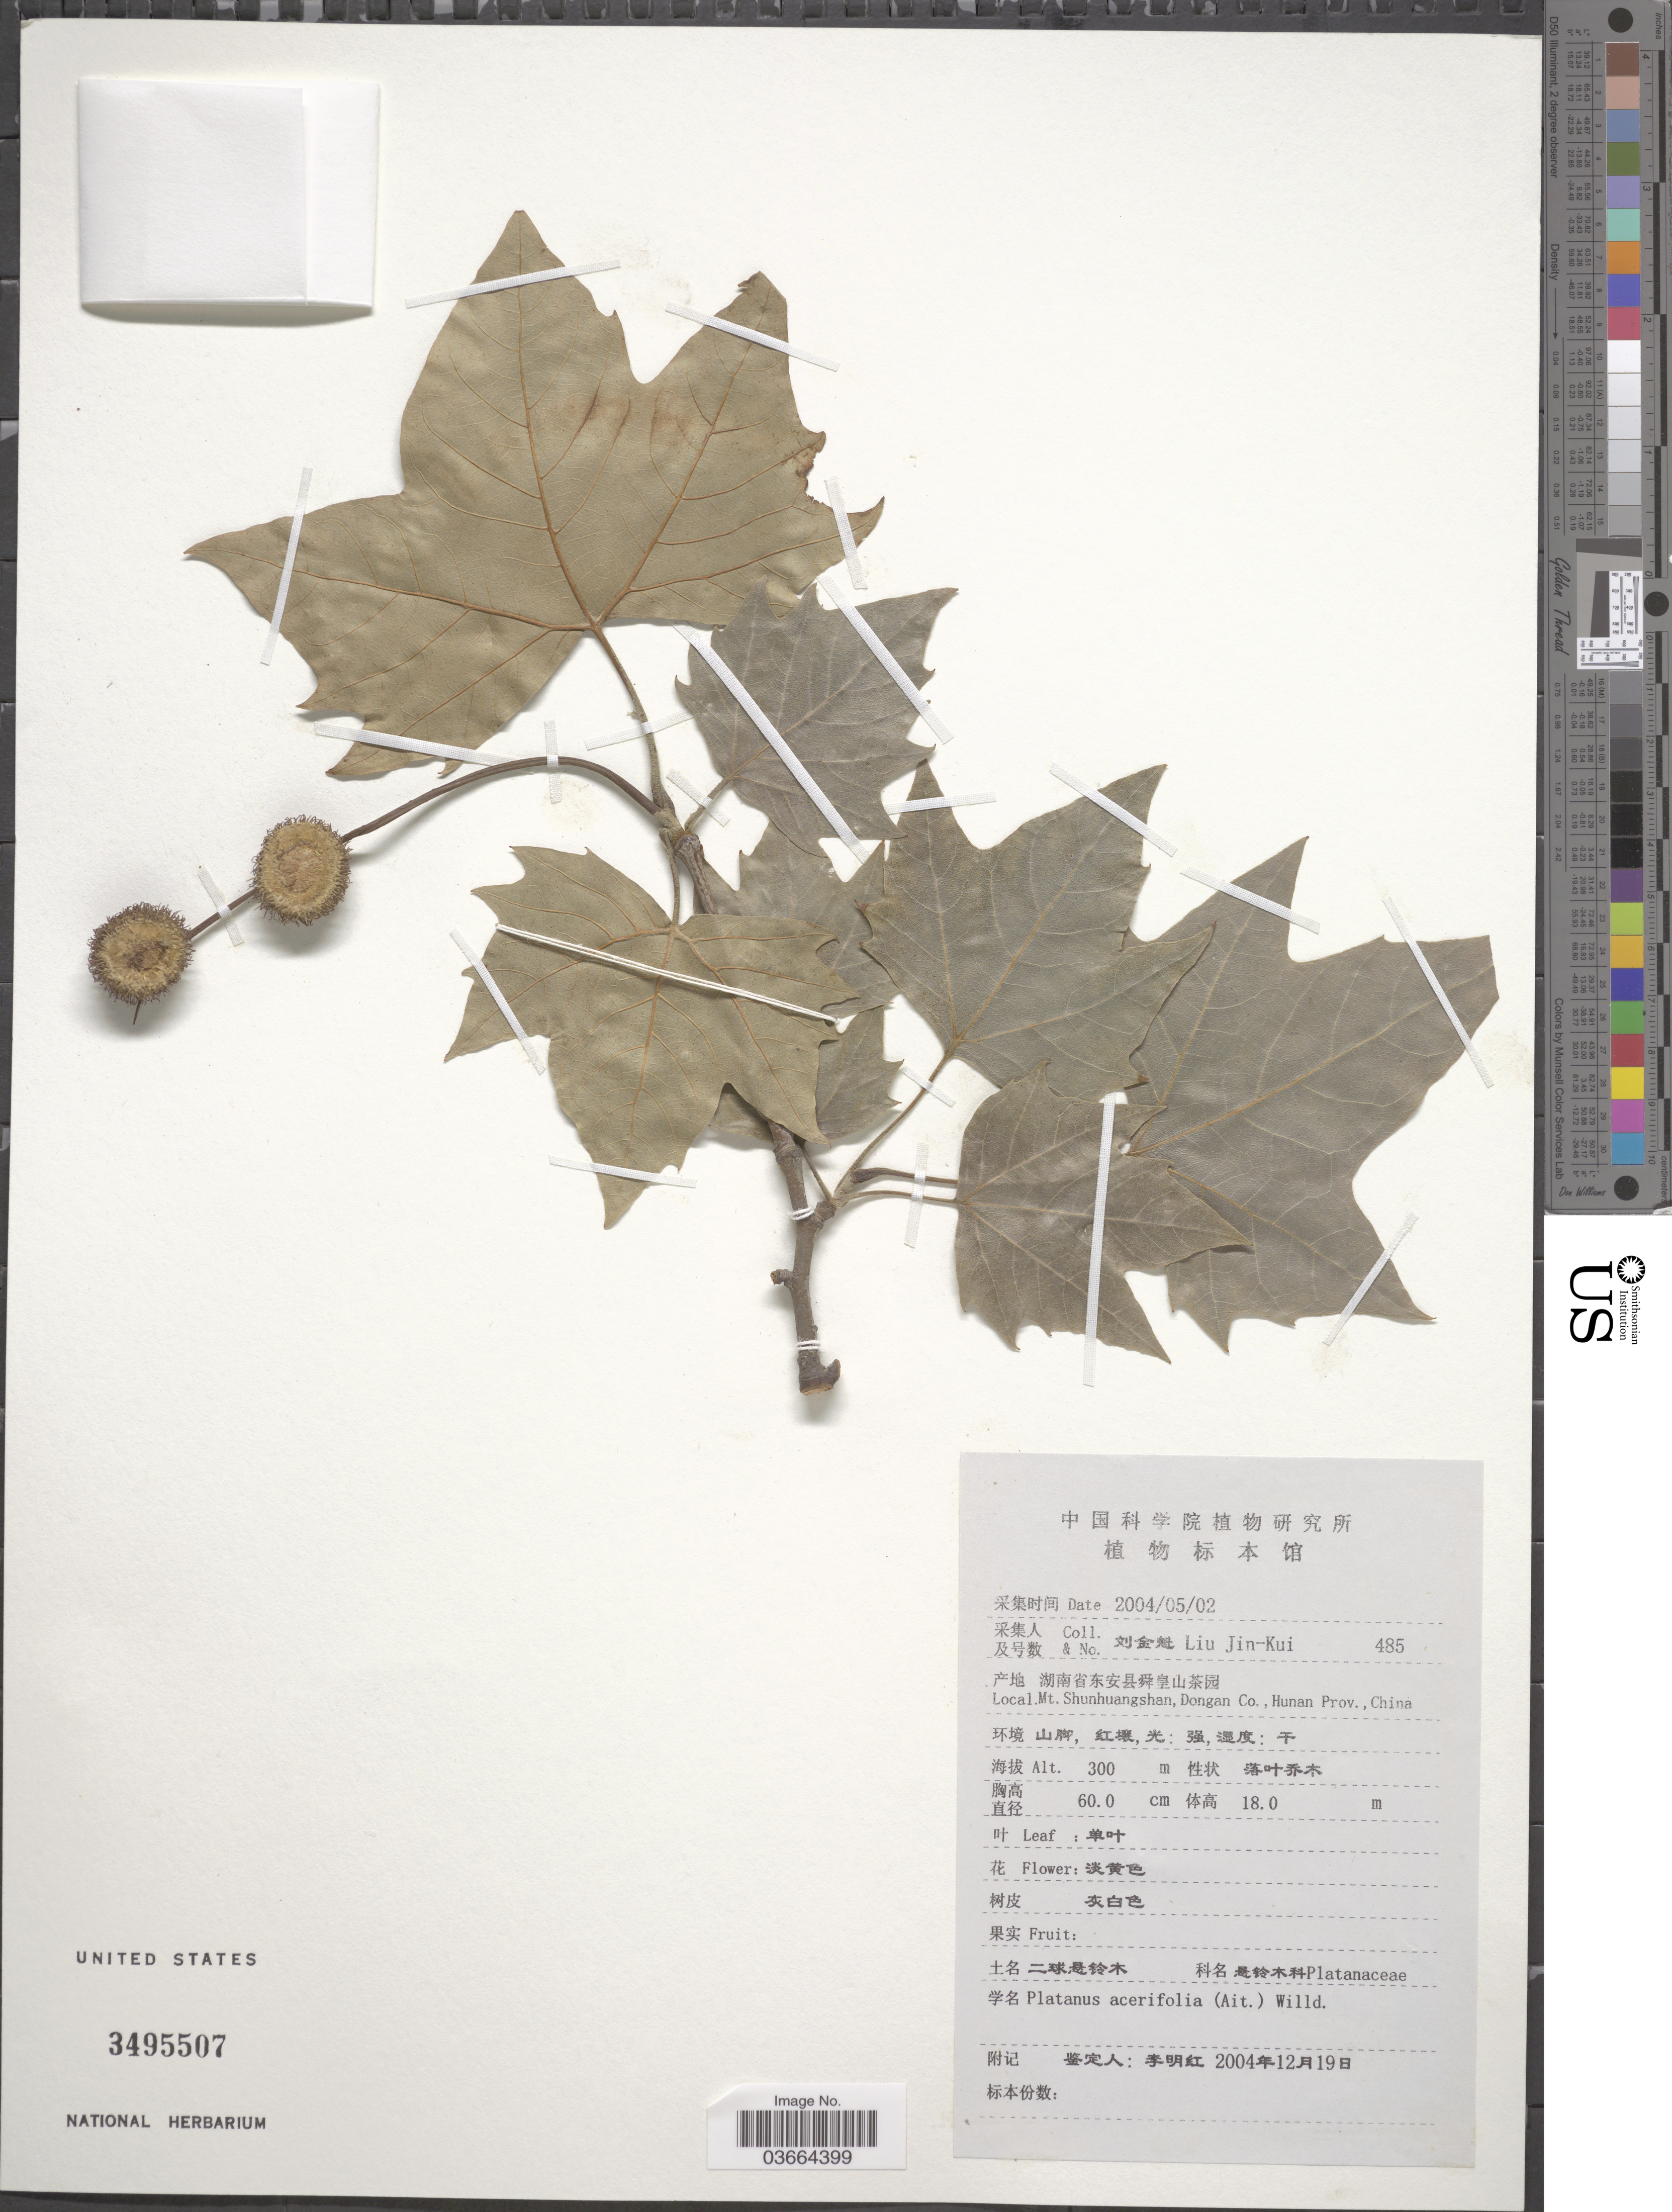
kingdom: Plantae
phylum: Tracheophyta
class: Magnoliopsida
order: Proteales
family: Platanaceae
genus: Platanus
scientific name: Platanus x acerifolia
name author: (Aiton) Willd.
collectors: Liu Jin-Kui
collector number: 485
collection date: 2004-05-02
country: China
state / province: Hunan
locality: Mt. Shunhuangshan, Dongan Co.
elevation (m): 300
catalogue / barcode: US 3495507